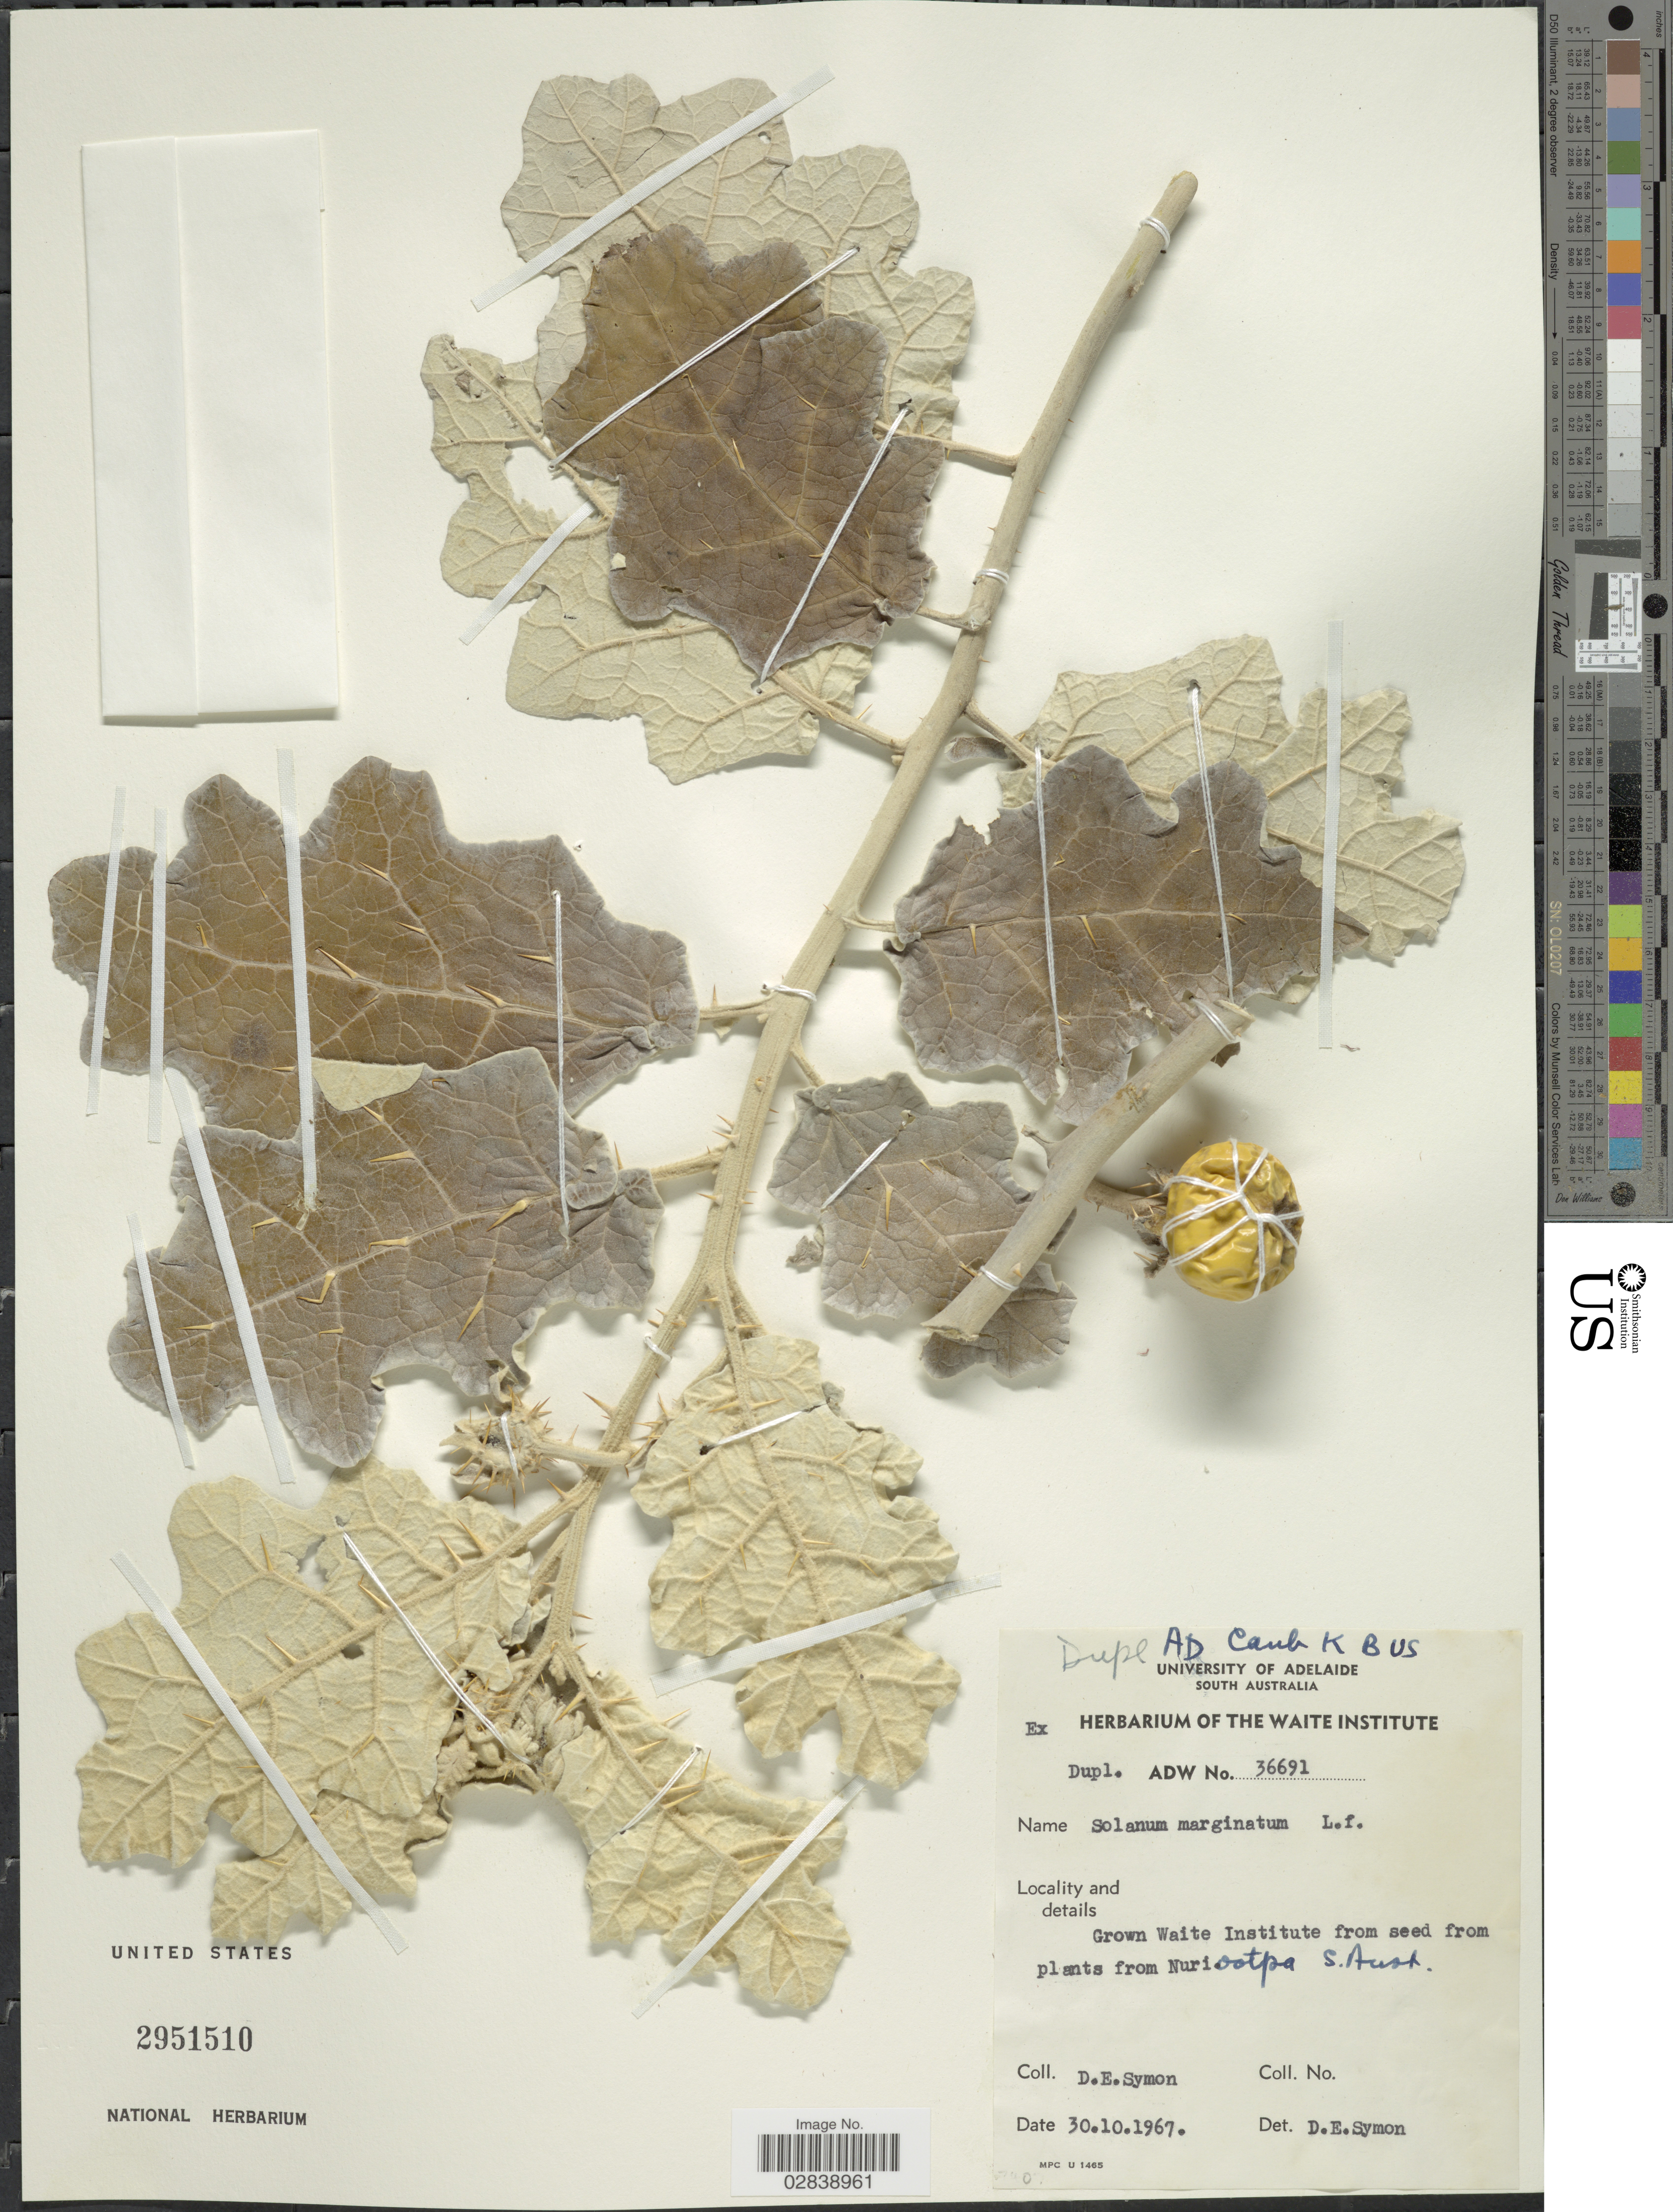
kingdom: Plantae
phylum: Tracheophyta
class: Magnoliopsida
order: Solanales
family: Solanaceae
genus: Solanum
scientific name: Solanum marginatum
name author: L. f.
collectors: D. Symon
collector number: ADW 36691?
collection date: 1967-10-30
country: Australia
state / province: South Australia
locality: Nuritoopa.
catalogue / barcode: US 2951510